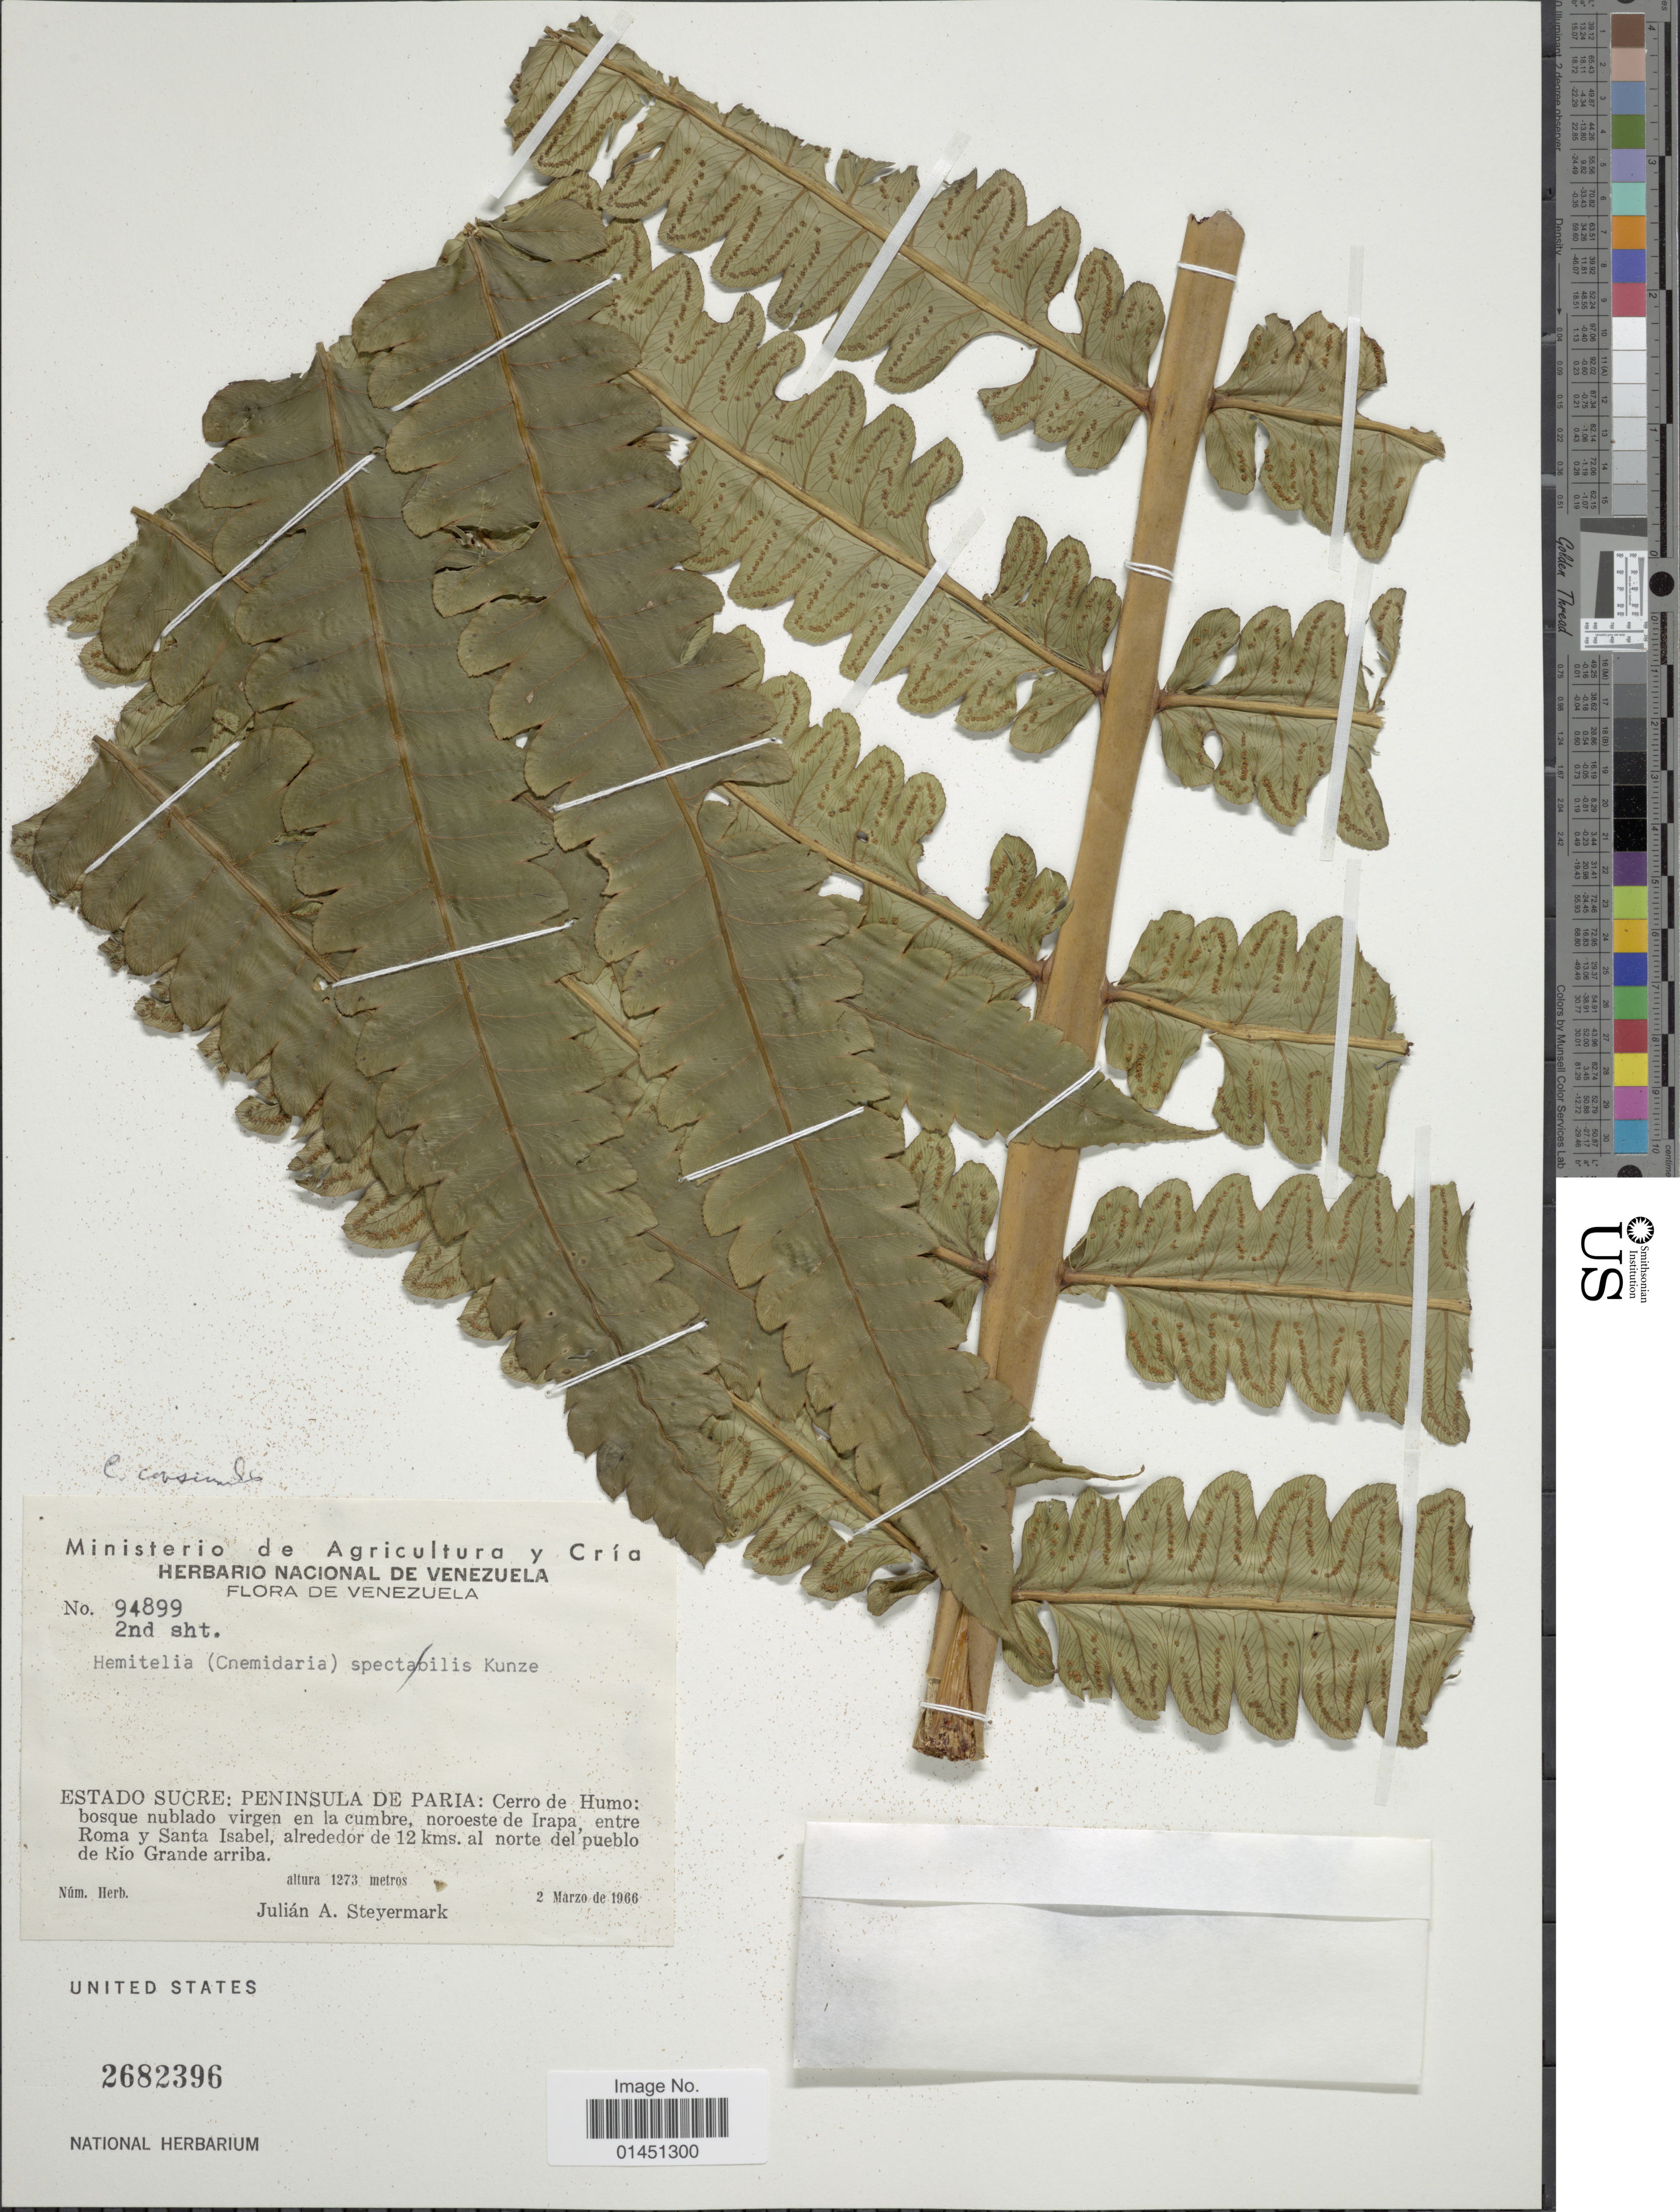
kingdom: Plantae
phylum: Tracheophyta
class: Polypodiopsida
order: Cyatheales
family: Cyatheaceae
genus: Cyathea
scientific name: Cyathea consimilis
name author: (Stolze) Lehnert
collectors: J. Steyermark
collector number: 94899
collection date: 1966-03-02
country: Venezuela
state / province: Sucre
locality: Peninsula de Paria: Cerro de HumoL bosque nublado virgen en la cumbre, noroeste de Irapa, entre Roma y Santa Isabel, alrededor de 12 kms. al norte del pueblo de Rio Grande arriba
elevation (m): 1273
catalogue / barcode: US 2682396